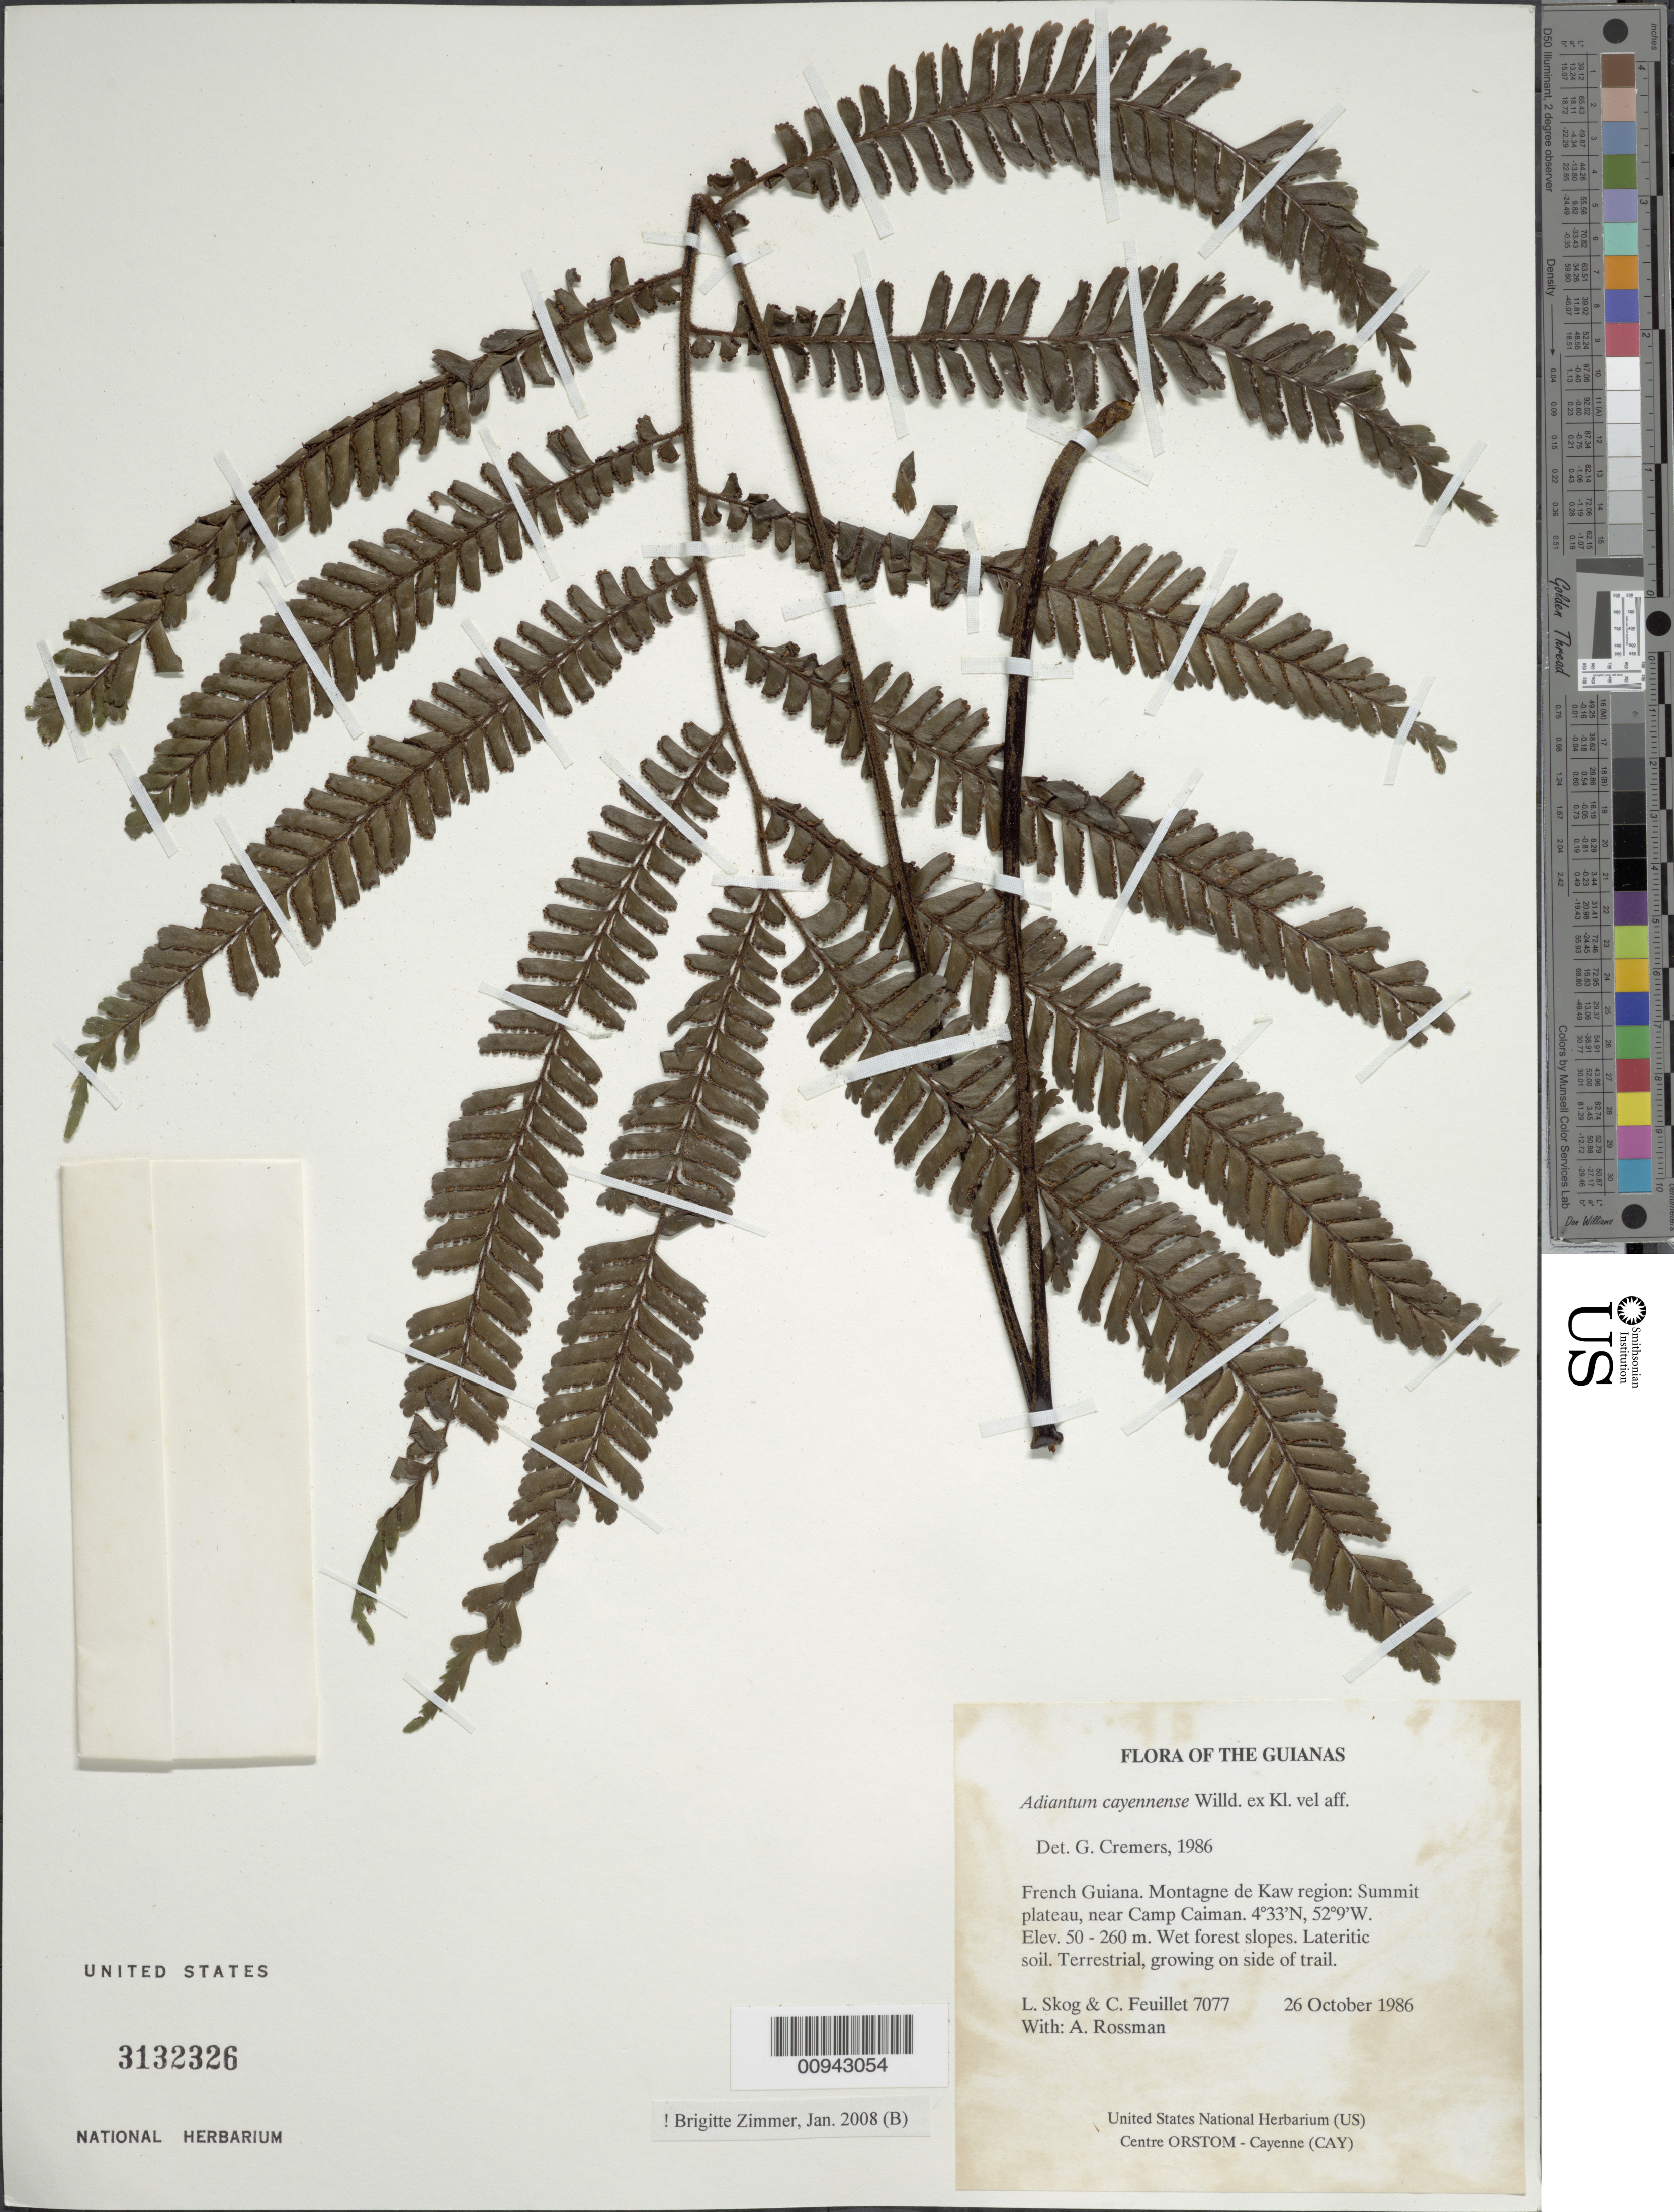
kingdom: Plantae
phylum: Tracheophyta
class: Polypodiopsida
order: Polypodiales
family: Pteridaceae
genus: Adiantum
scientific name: Adiantum cajennense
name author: Willd. ex Klotzsch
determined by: Zimmer, B.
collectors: L. E. Skog, C. Feuillet & A. Rossman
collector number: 7077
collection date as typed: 26 October 1986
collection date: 1986-10-26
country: French Guiana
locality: Montagne de Kaw. Summit plateau, near Camp Caiman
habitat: Wet forest slopes. Lateritic soil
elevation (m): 50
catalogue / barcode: US 3132326